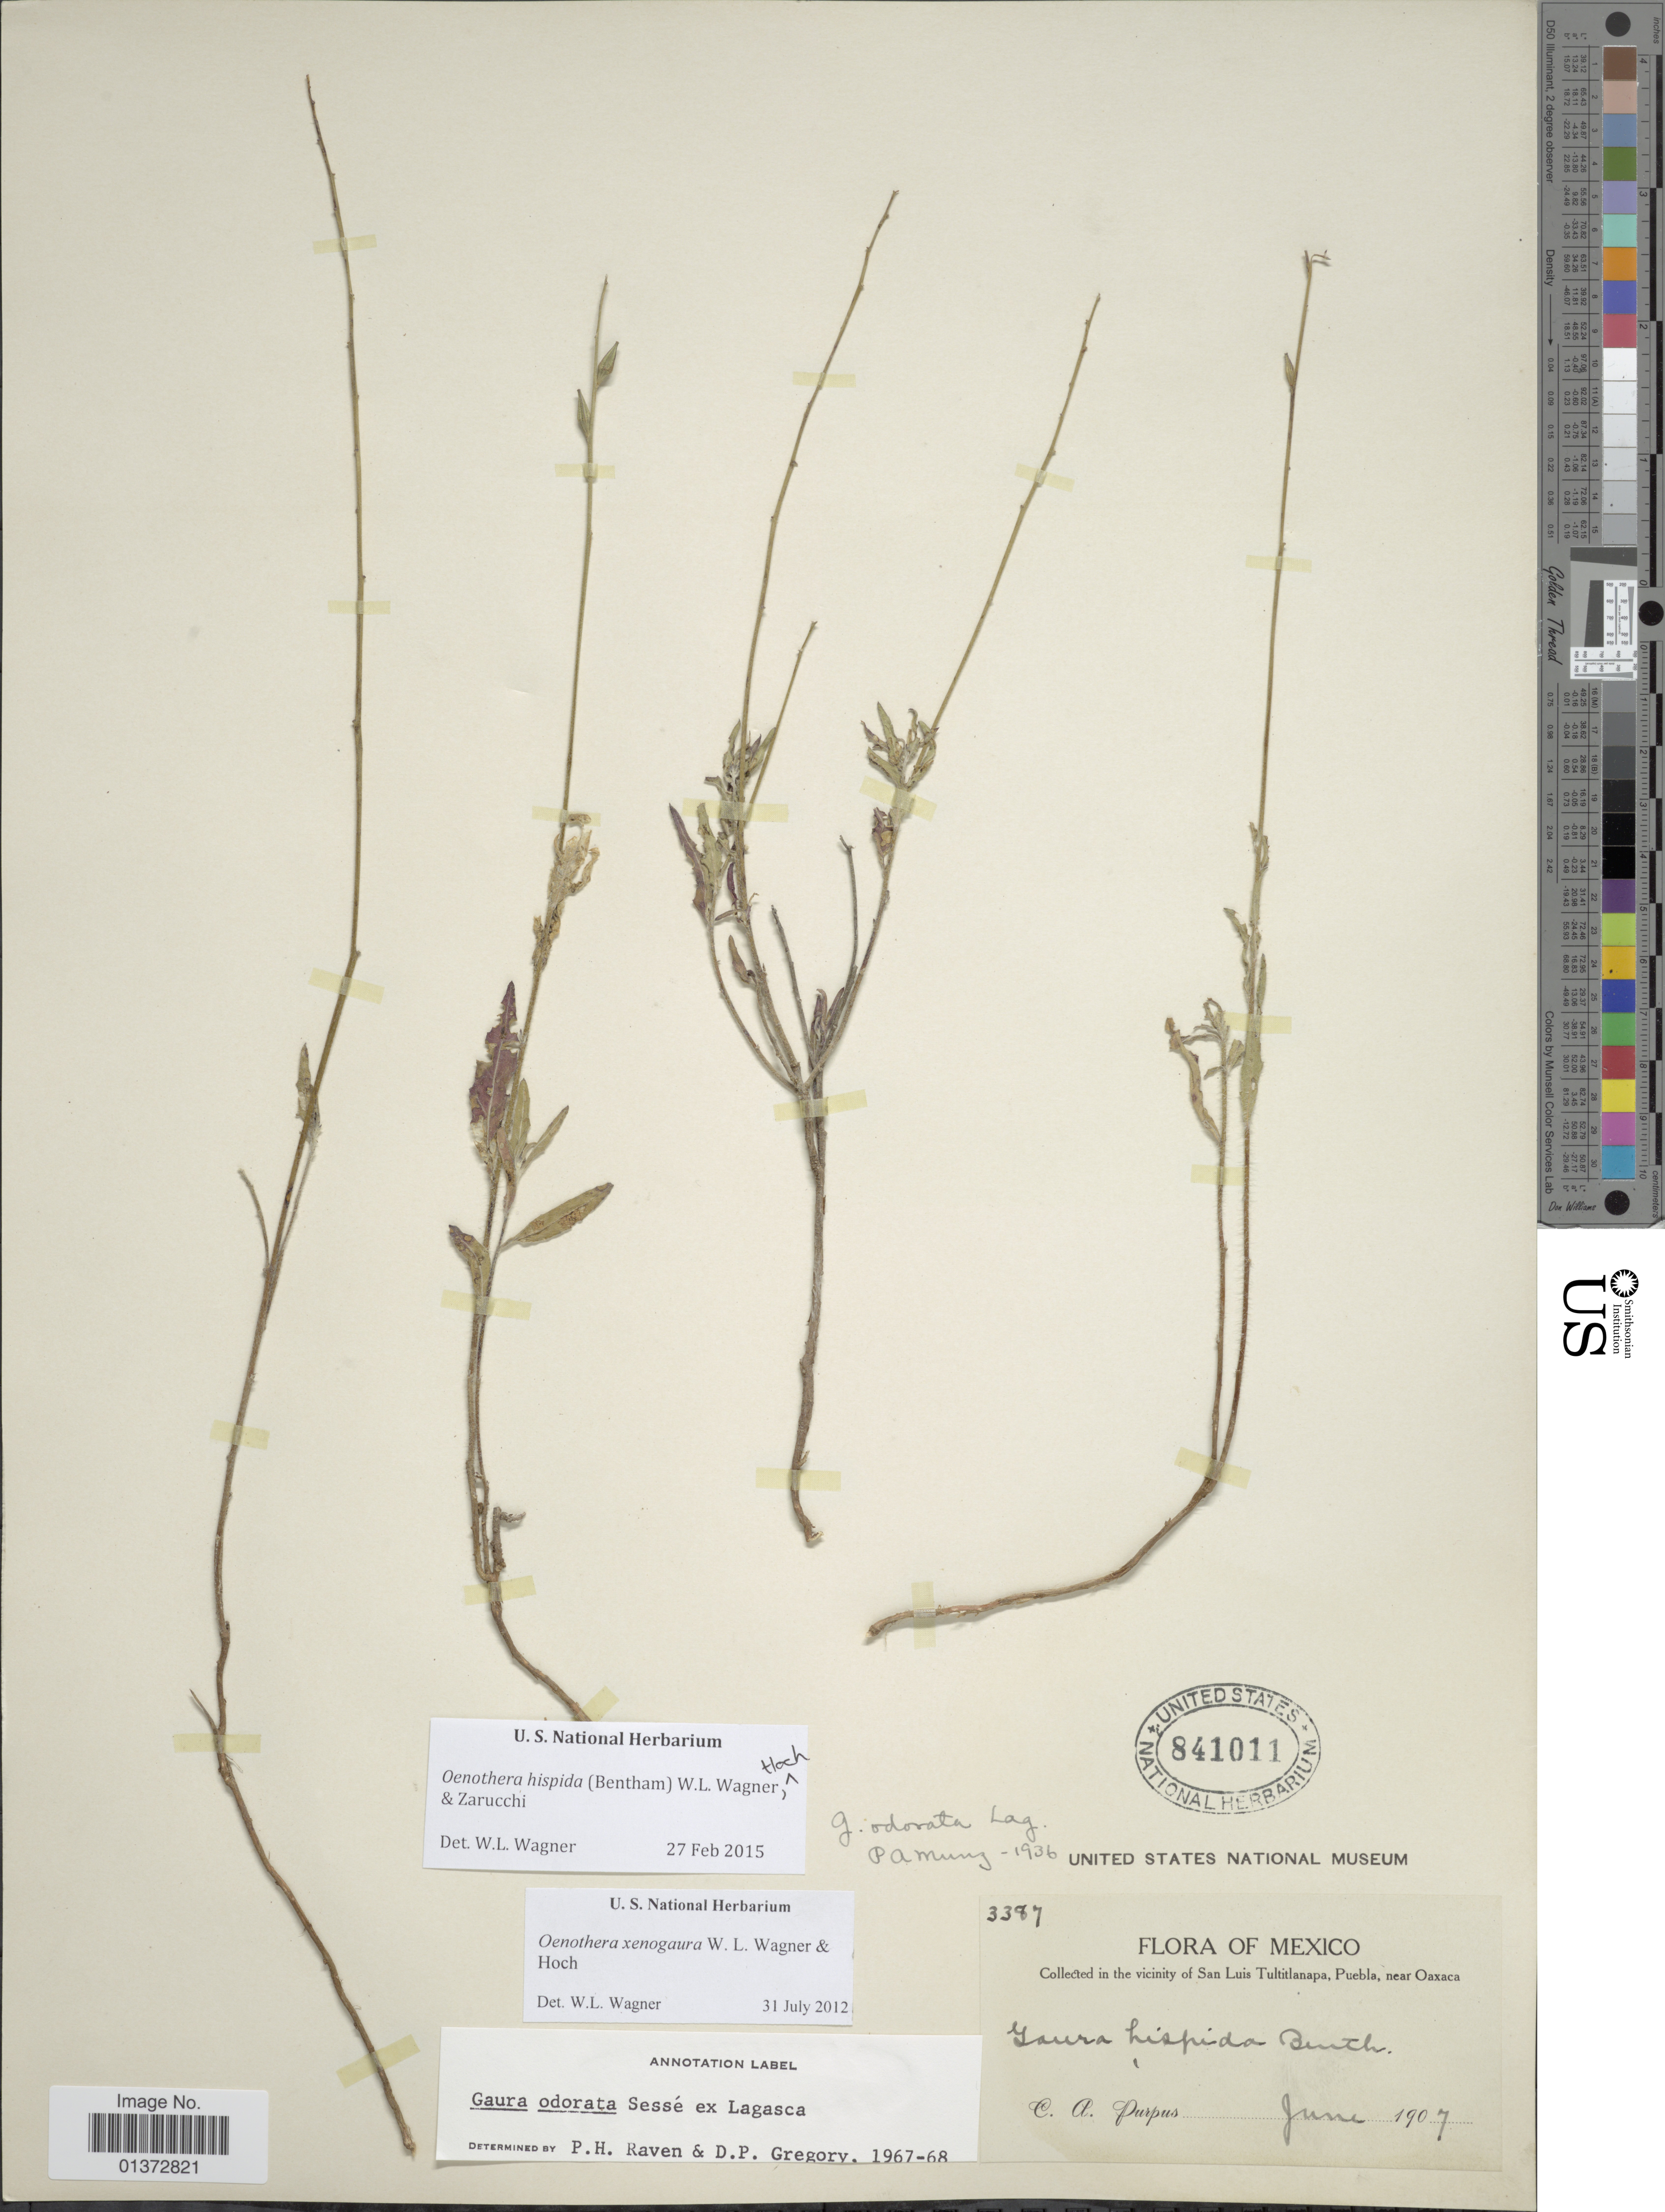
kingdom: Plantae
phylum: Tracheophyta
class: Magnoliopsida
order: Myrtales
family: Onagraceae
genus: Oenothera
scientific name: Oenothera hispida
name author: (Benth.) W.L. Wagner et al.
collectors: C. A. Purpus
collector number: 3387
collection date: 1907-06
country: Mexico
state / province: Puebla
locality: Vicinity of San Luis Tultitlanapa, near Oaxaca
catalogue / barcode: US 841011